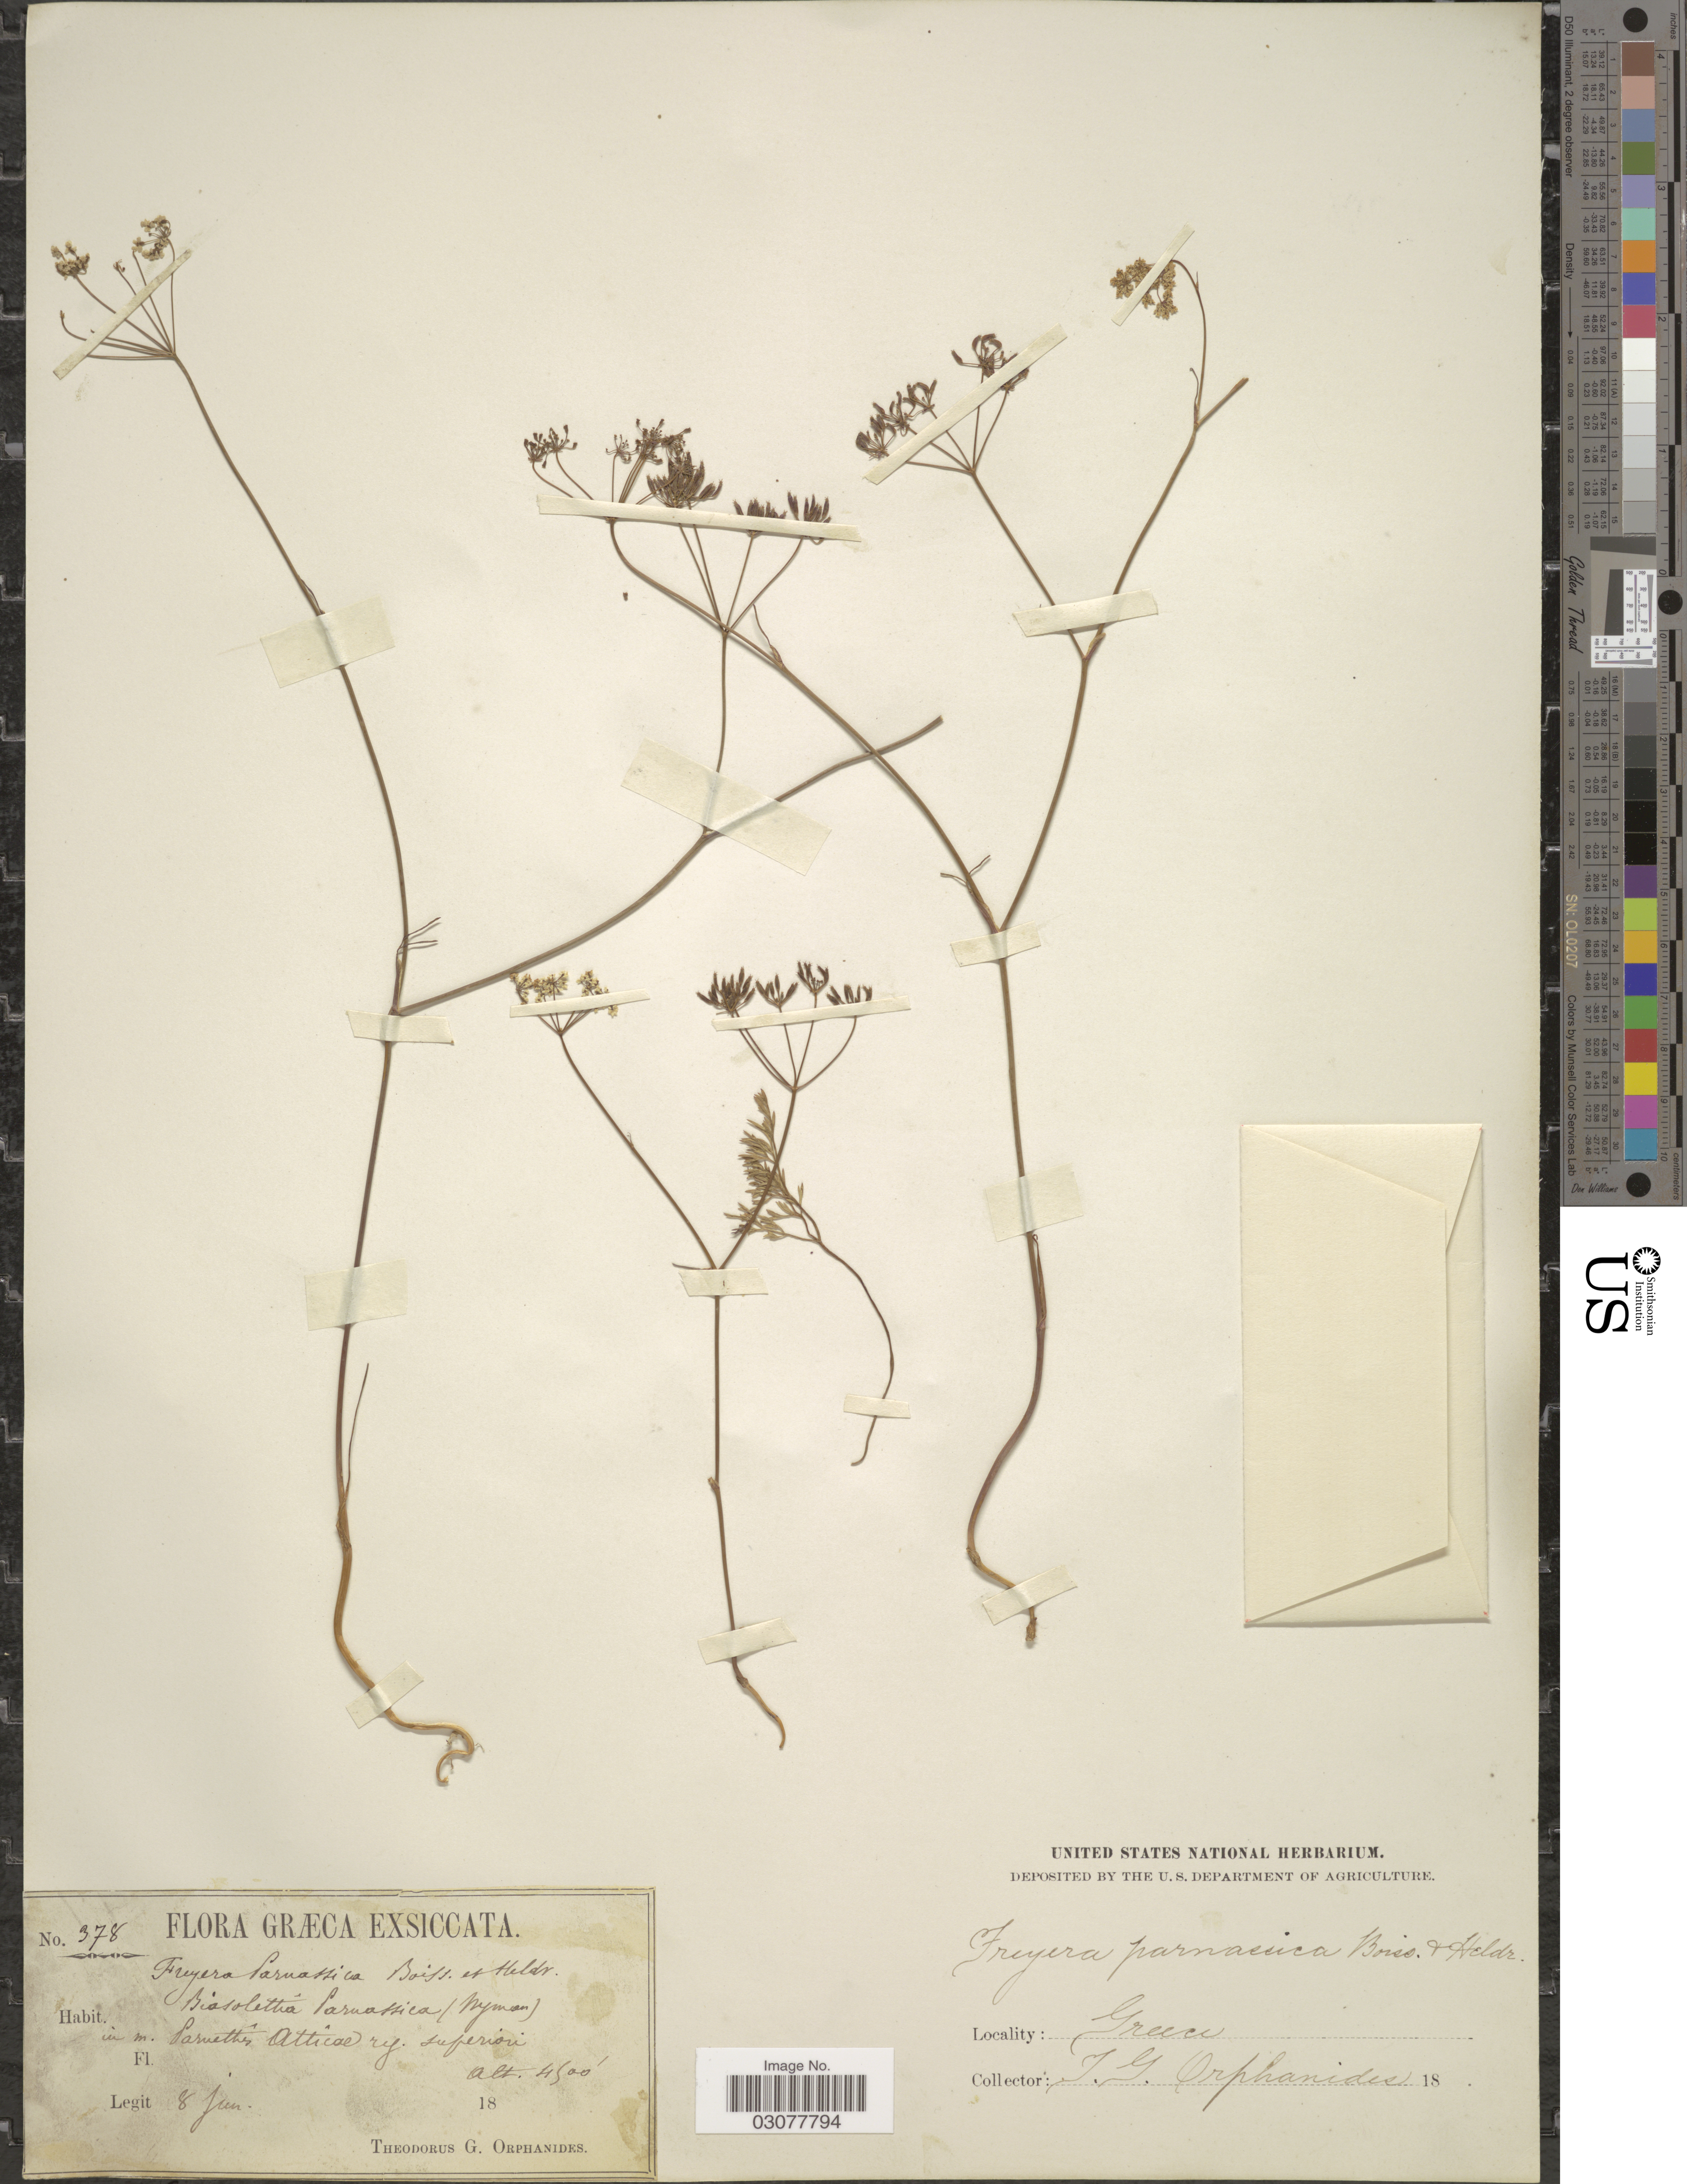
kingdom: Plantae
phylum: Tracheophyta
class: Magnoliopsida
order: Apiales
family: Apiaceae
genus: Geocaryum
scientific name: Geocaryum parnassiacum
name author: (Boiss. & Heldr.) Engstrand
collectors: T. G. Orphanides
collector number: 378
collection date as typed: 8 Jun. 18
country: Greece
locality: Parnassiae Atticae.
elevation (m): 1372